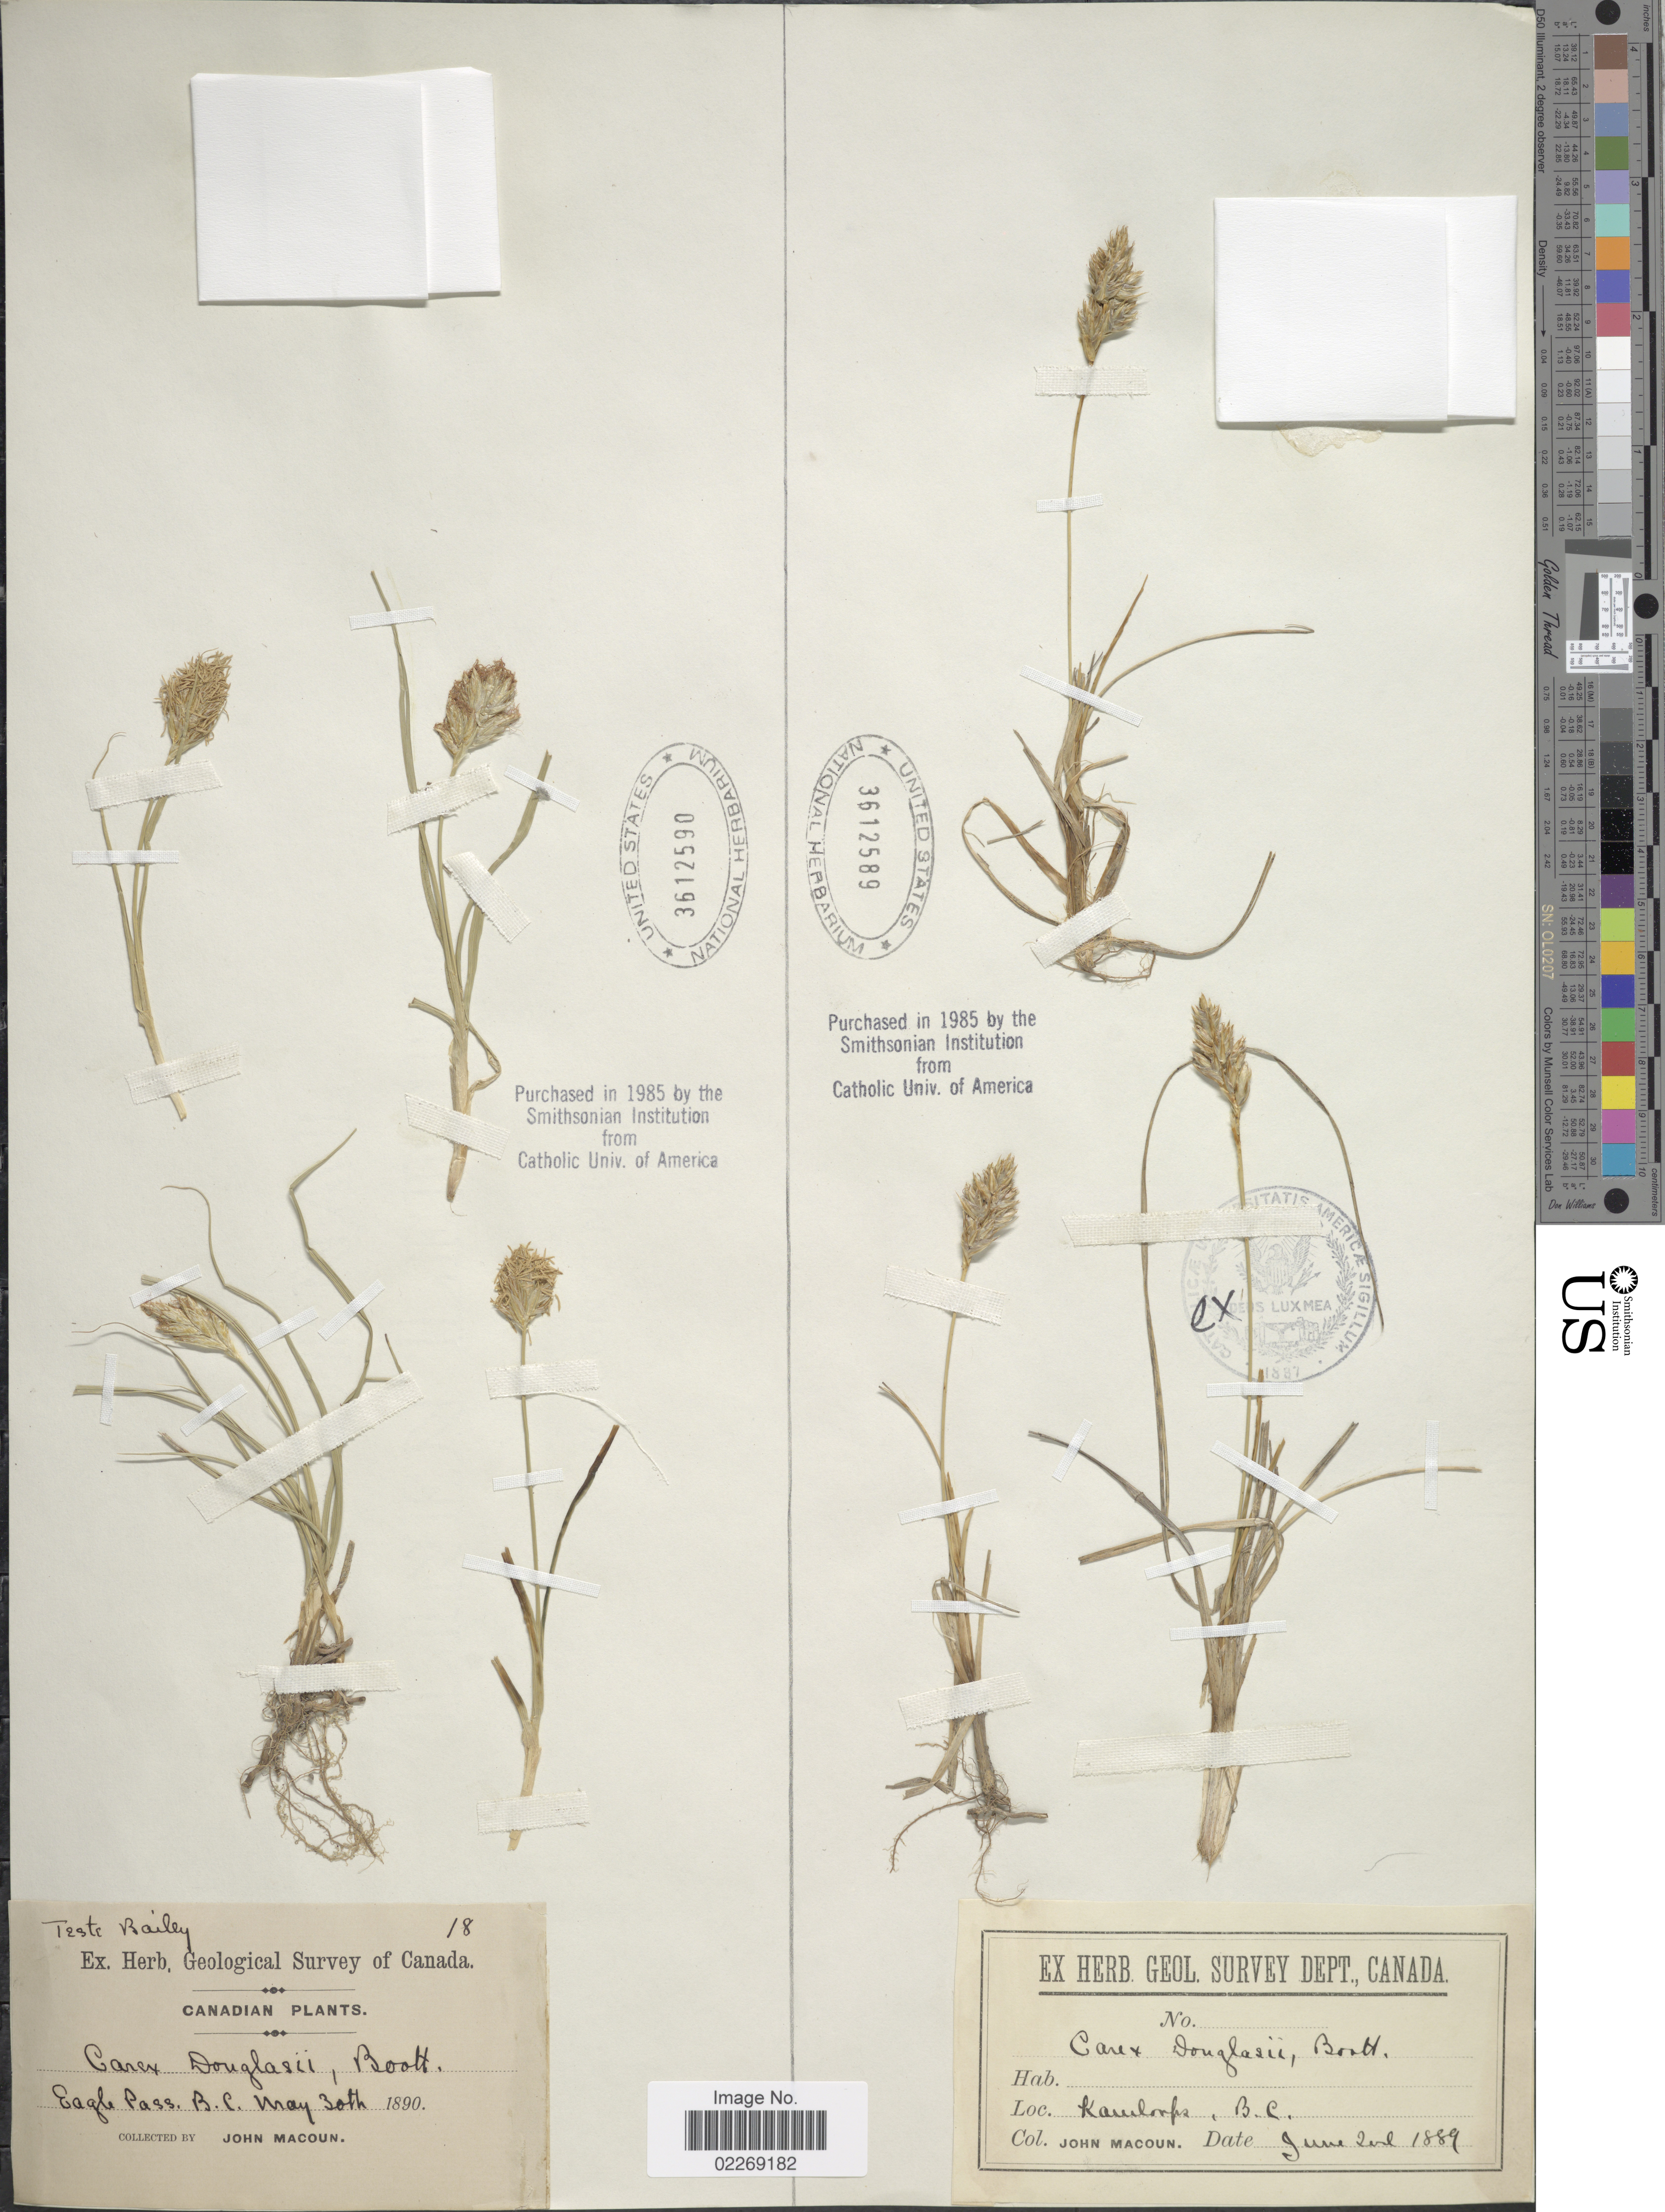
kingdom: Plantae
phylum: Tracheophyta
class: Liliopsida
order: Poales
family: Cyperaceae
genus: Carex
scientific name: Carex douglasii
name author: Boott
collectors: J. Macoun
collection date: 1889-06-02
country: Canada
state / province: British Columbia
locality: Kamloops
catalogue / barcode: US 3612589